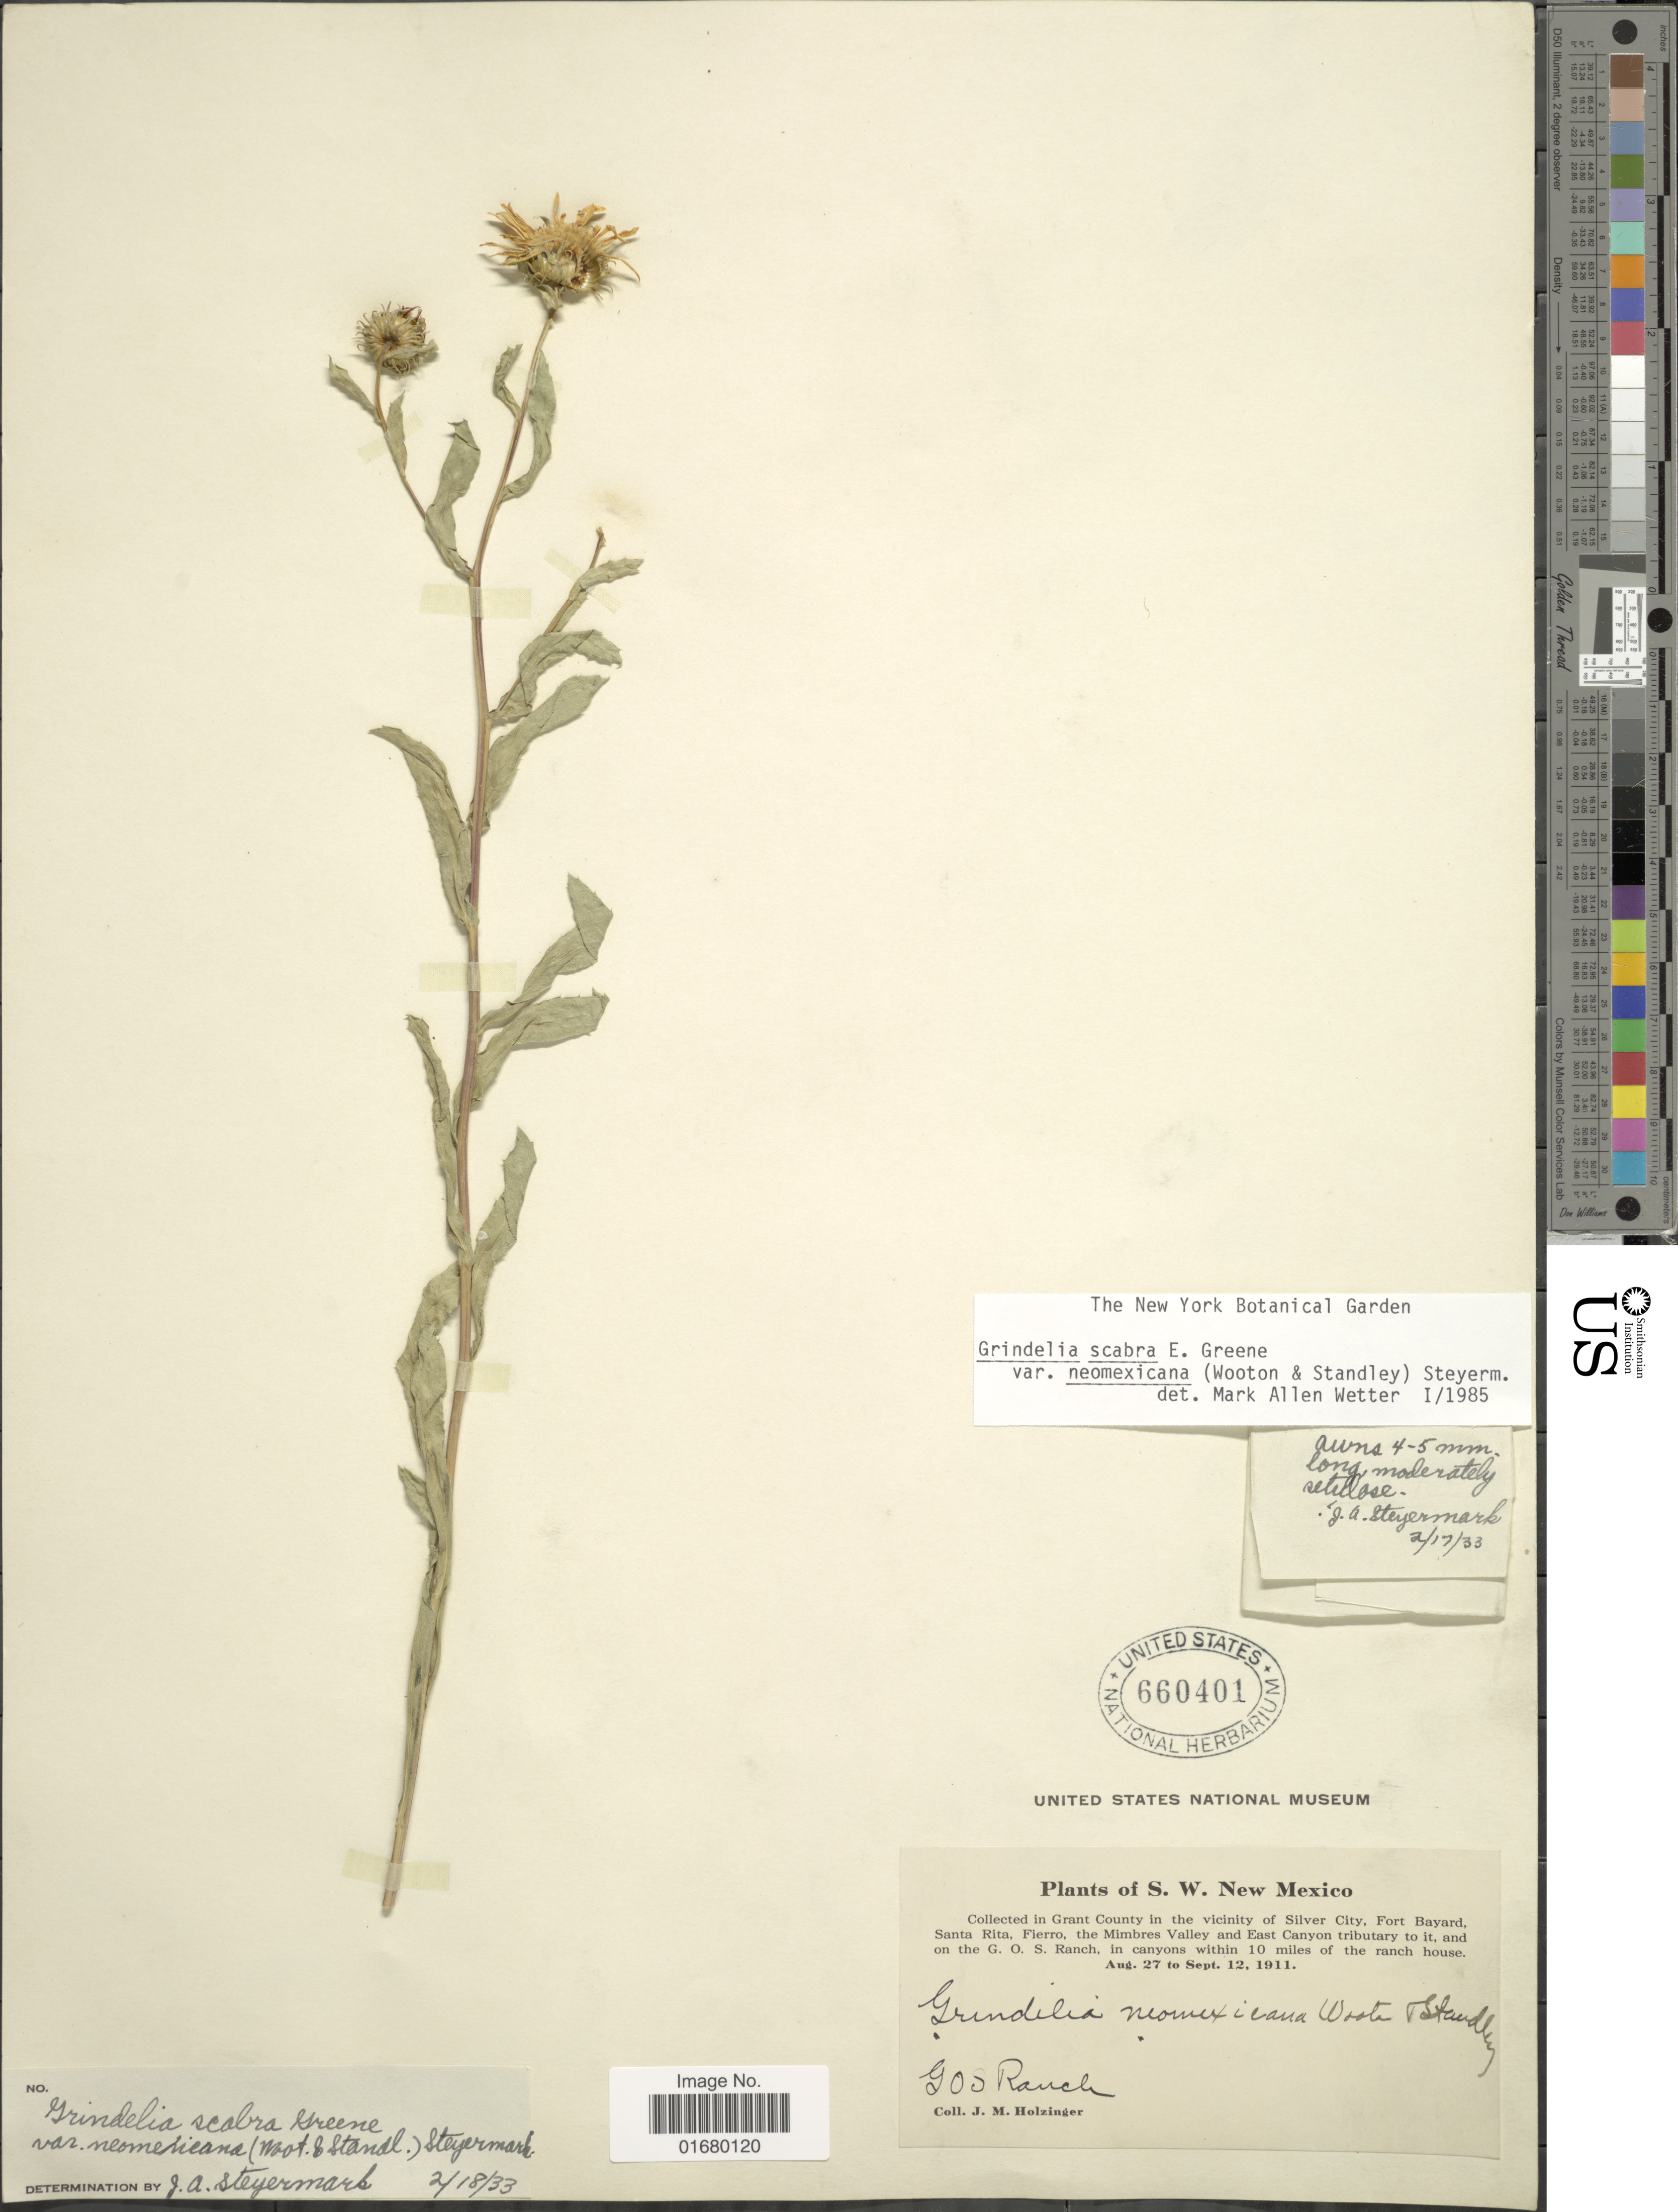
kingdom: Plantae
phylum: Tracheophyta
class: Magnoliopsida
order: Asterales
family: Asteraceae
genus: Grindelia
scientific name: Grindelia scabra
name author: Greene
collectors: J. M. Holzinger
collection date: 1911-08-27/1911-09-12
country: United States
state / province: New Mexico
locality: S.W. New Mexico, in Grant County in the vicinity of Silver City, Fort Bayard, Santa Rita, Fierro, the Mimbers Valley and East Canyon tributary to it. and on the G.O.S. Ranch, in canyons within 10 miles of the ranch house. Gos Ranch.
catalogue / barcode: US 660401